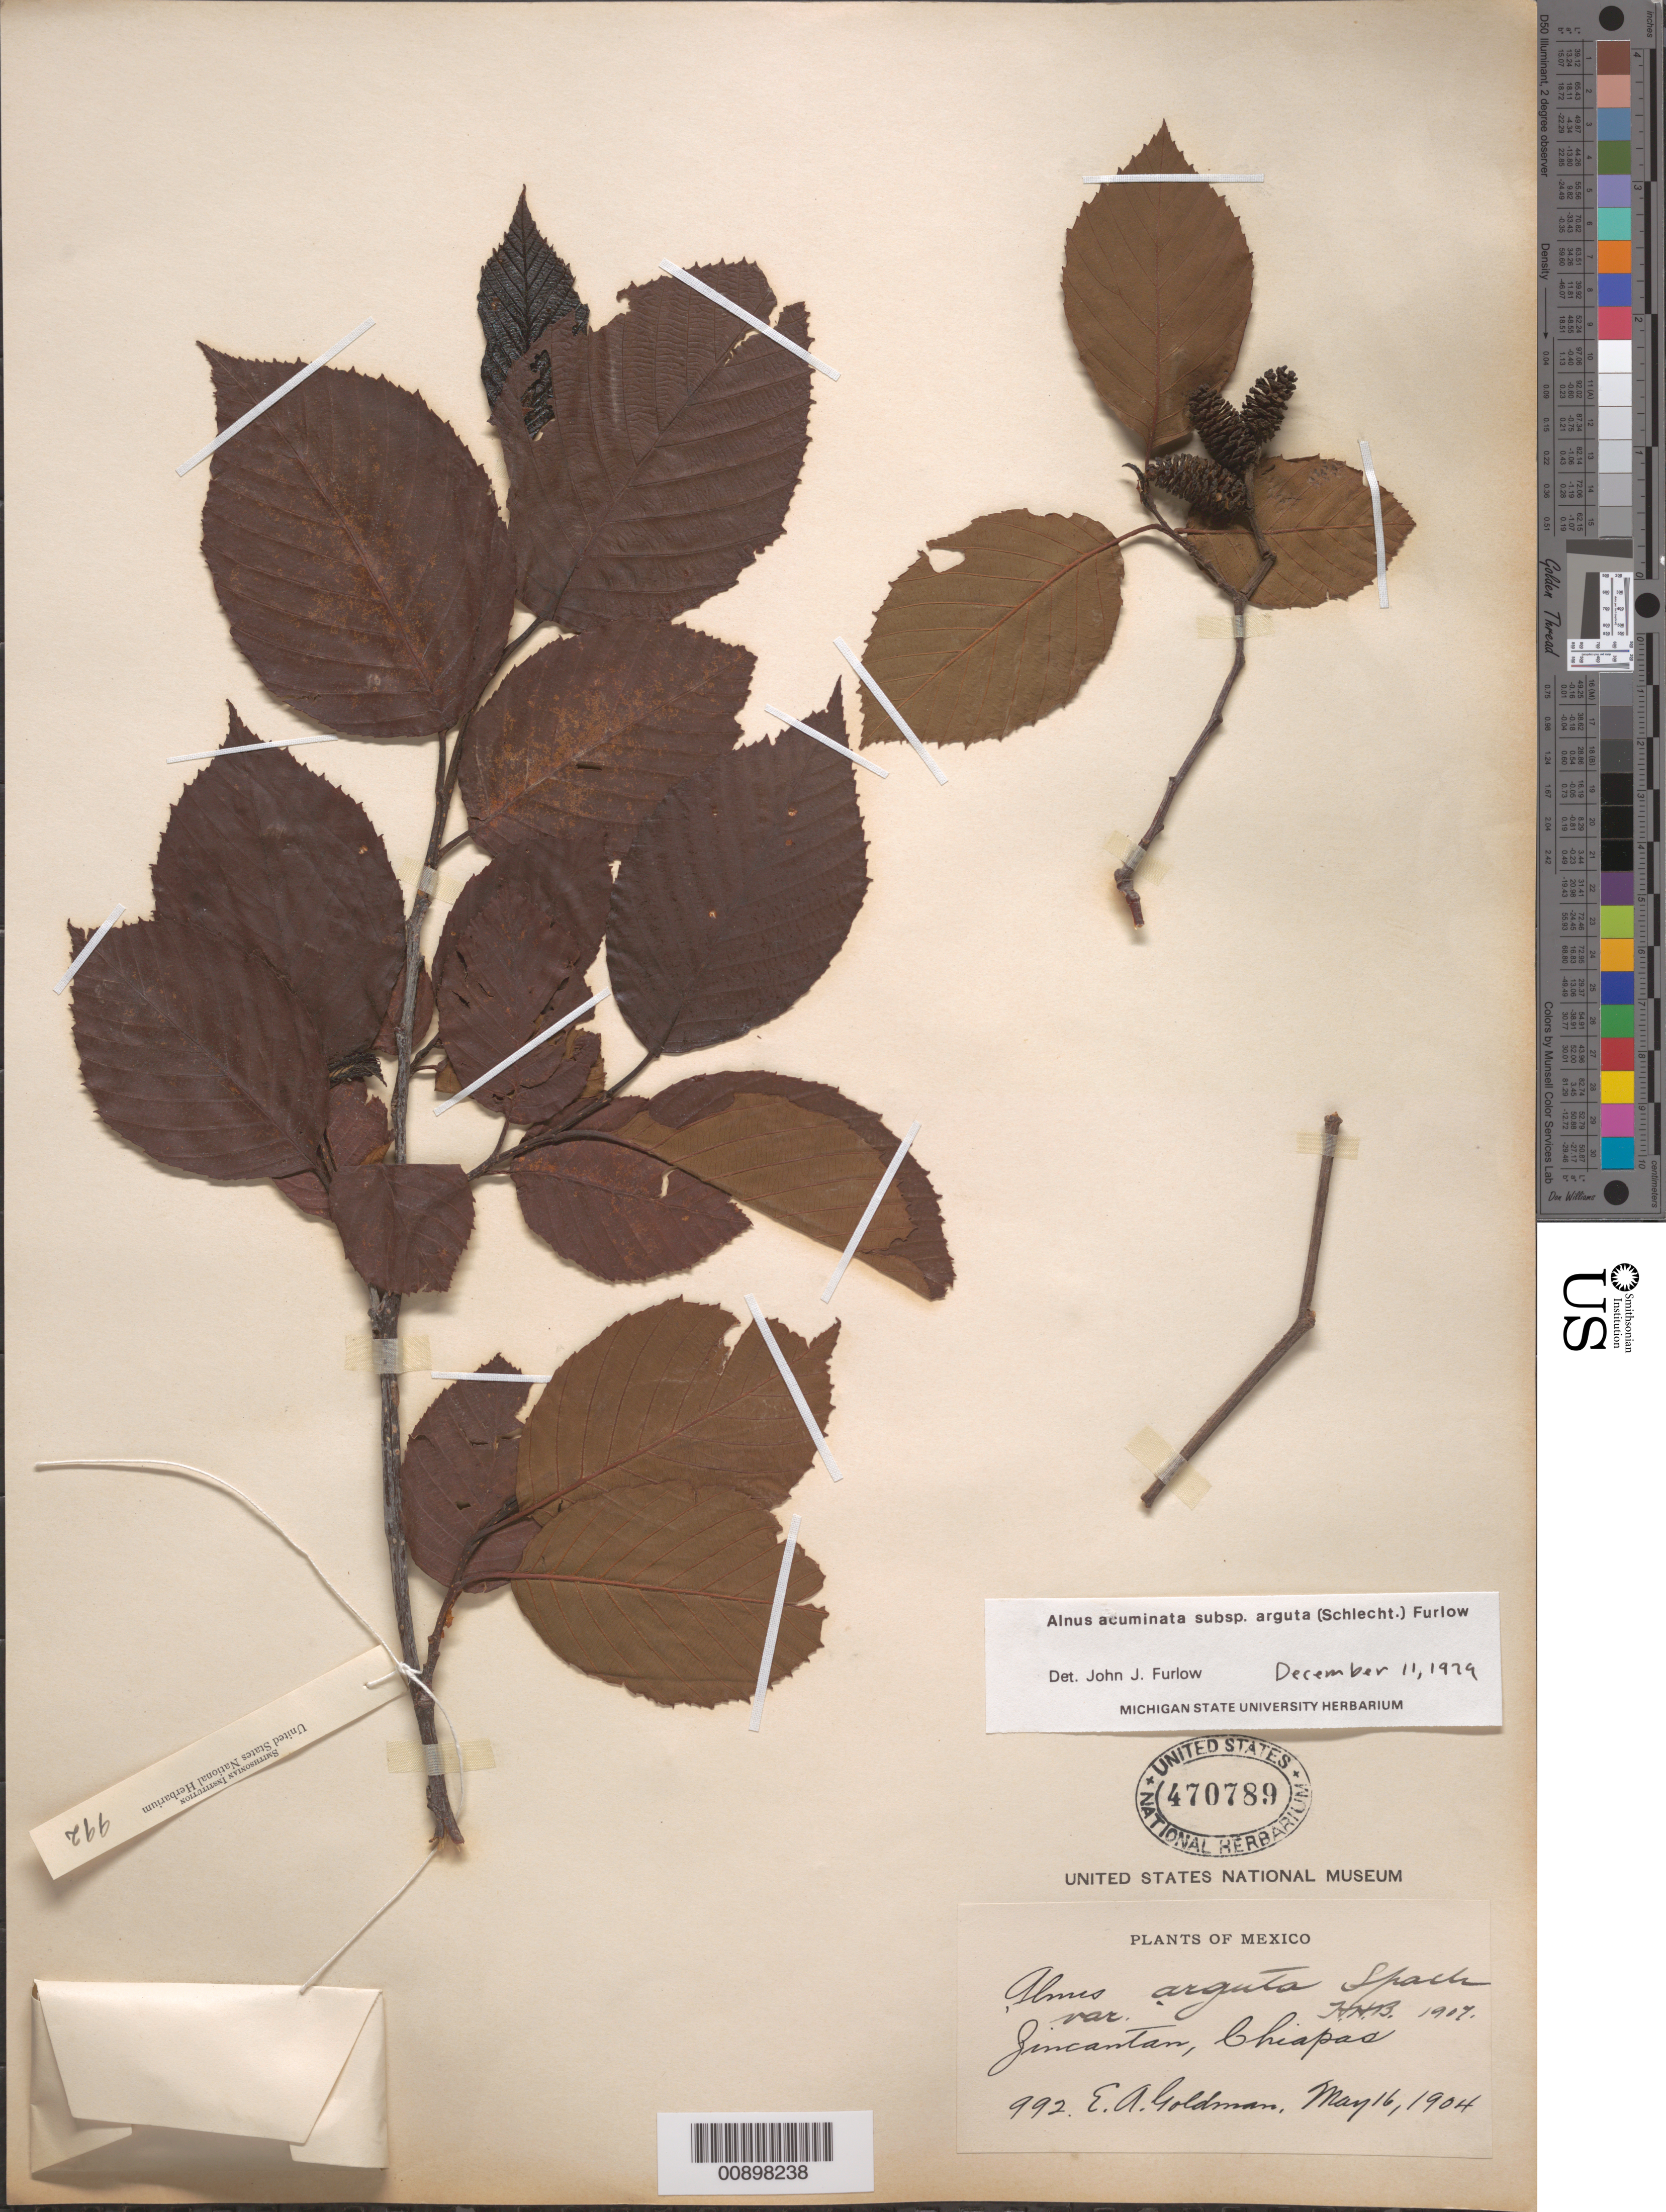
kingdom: Plantae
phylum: Tracheophyta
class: Magnoliopsida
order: Fagales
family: Betulaceae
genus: Alnus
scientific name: Alnus acuminata subsp. arguta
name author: (Schltdl.) Furlow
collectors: E. A. Goldman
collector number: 992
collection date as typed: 16 May 1904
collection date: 1904-05-16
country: Mexico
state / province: Chiapas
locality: Zincantan, Chiapas.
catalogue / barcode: US 470789